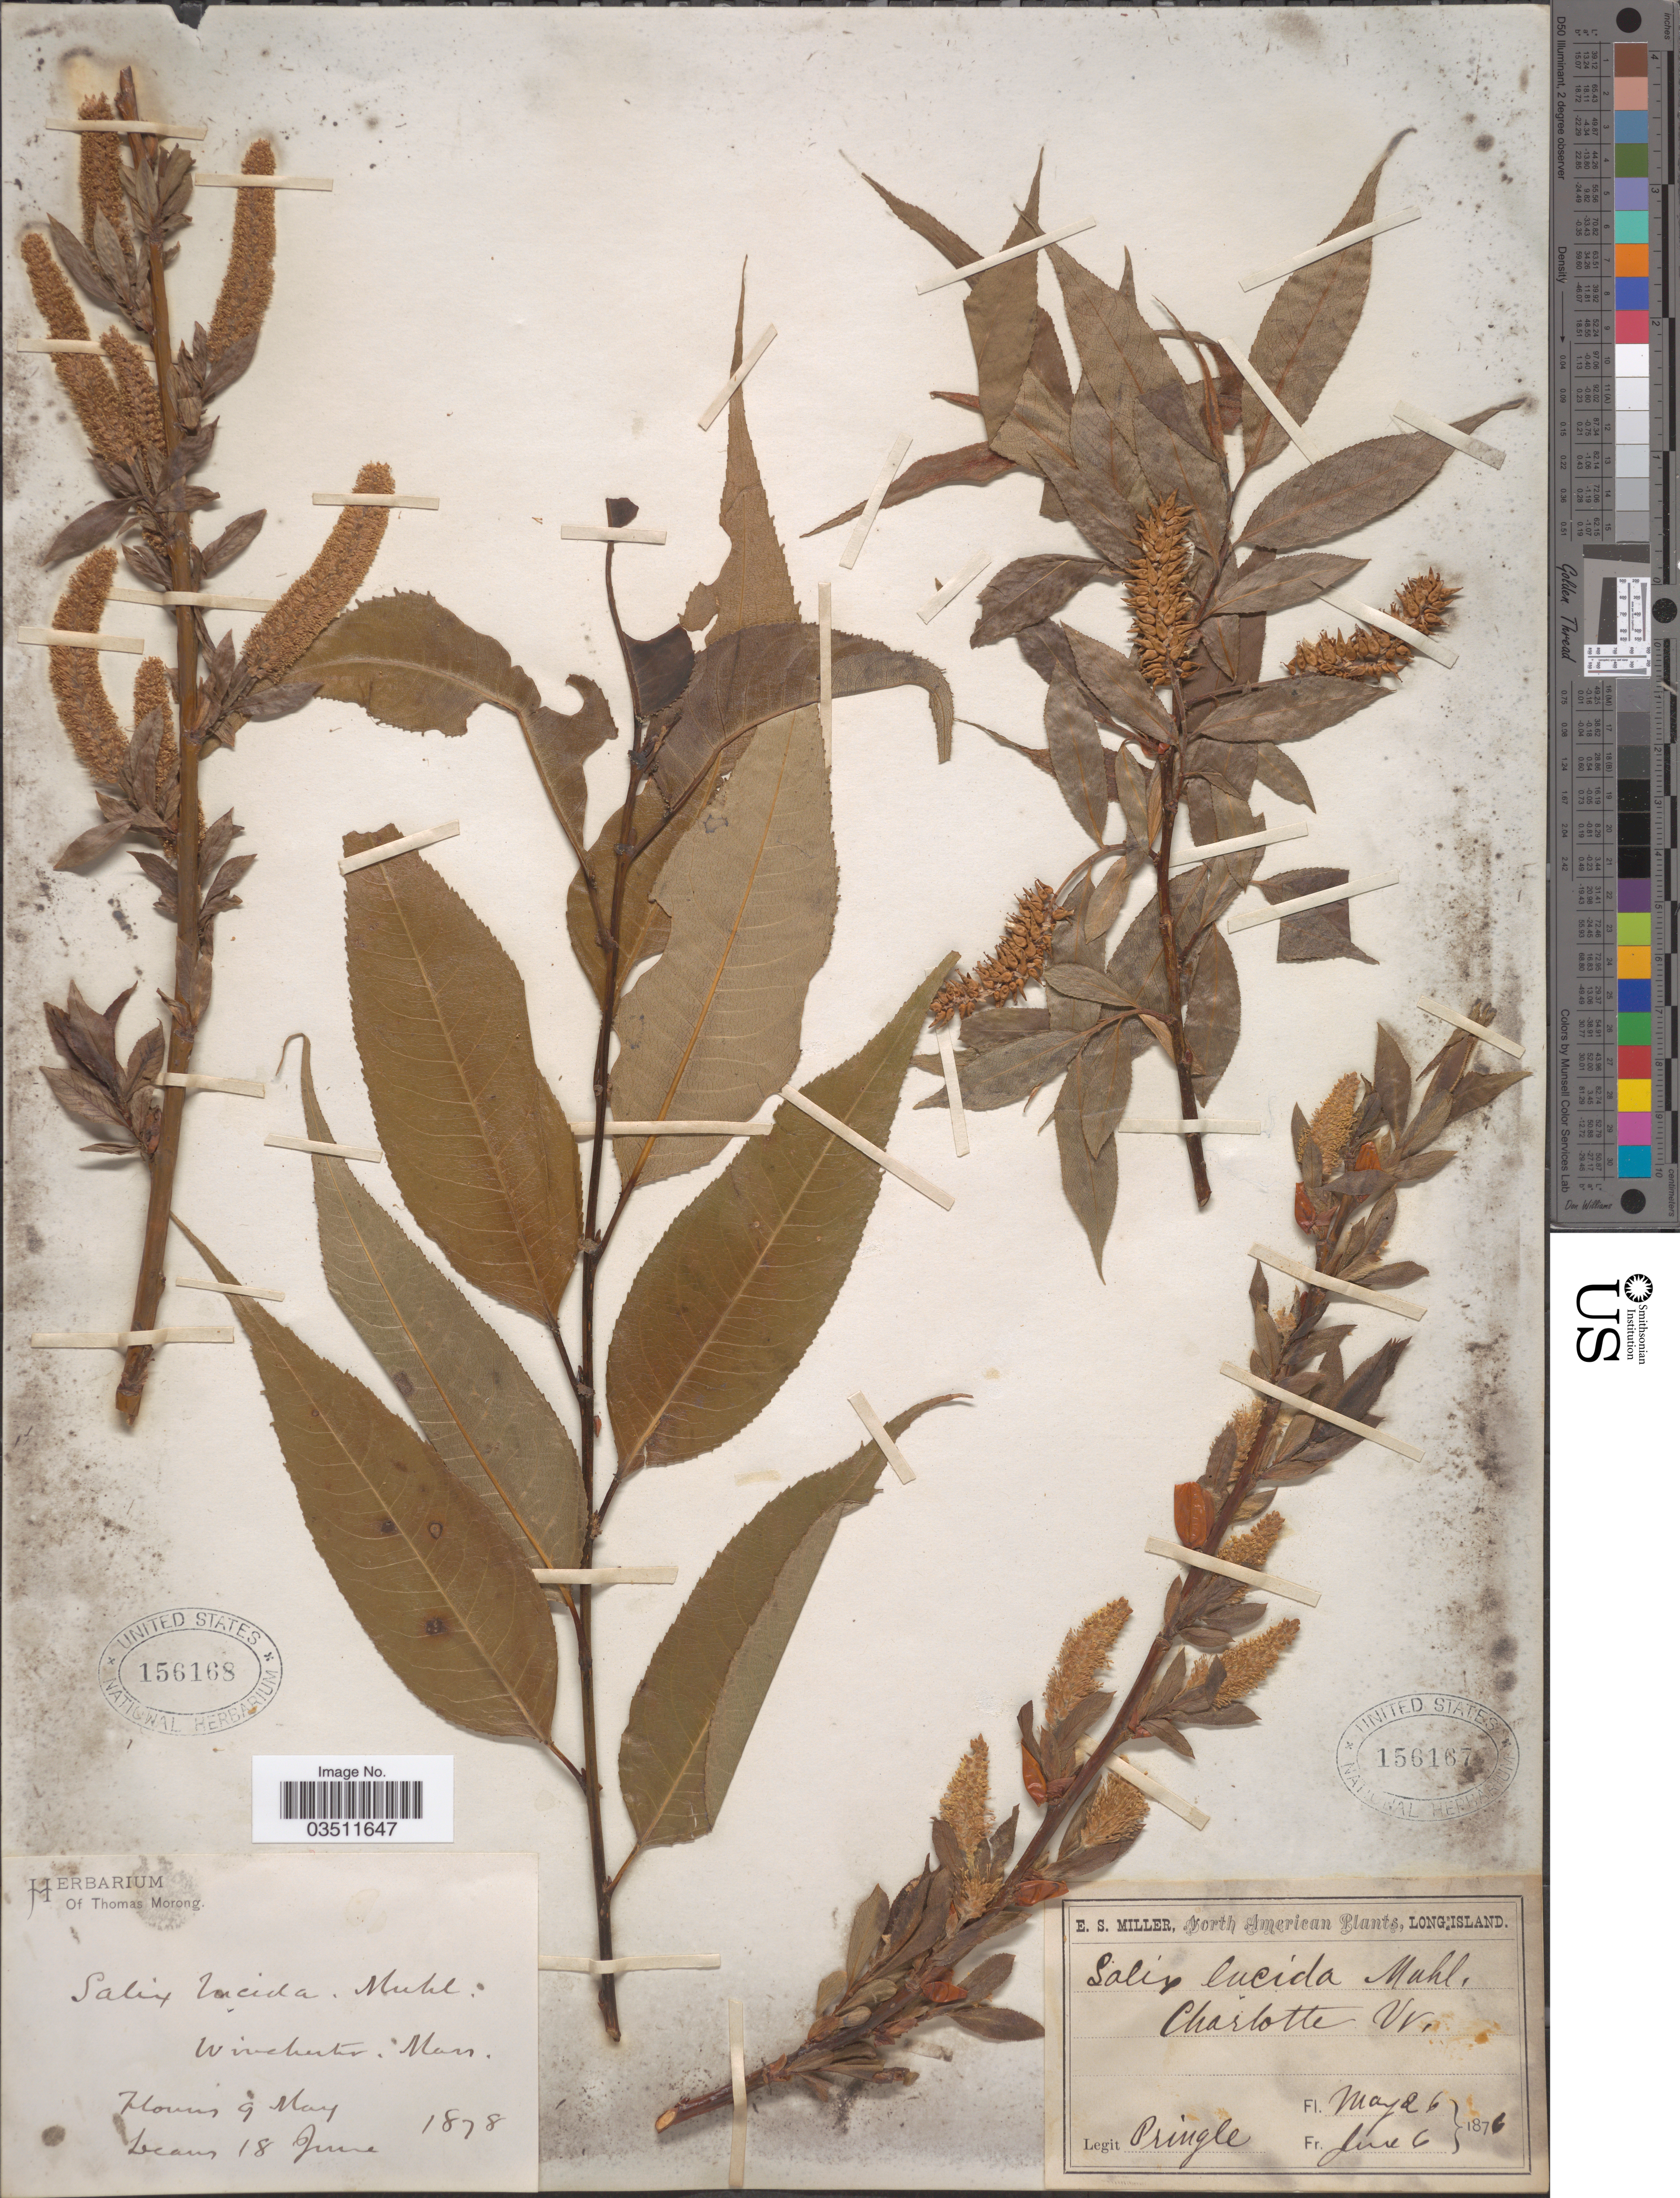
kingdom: Plantae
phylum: Tracheophyta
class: Magnoliopsida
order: Malpighiales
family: Salicaceae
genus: Salix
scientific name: Salix lucida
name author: Muhl.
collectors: -- Pringle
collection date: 1876-05-26/1876-06-06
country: United States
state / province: Vermont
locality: Charlotte.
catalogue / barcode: US 156167-2